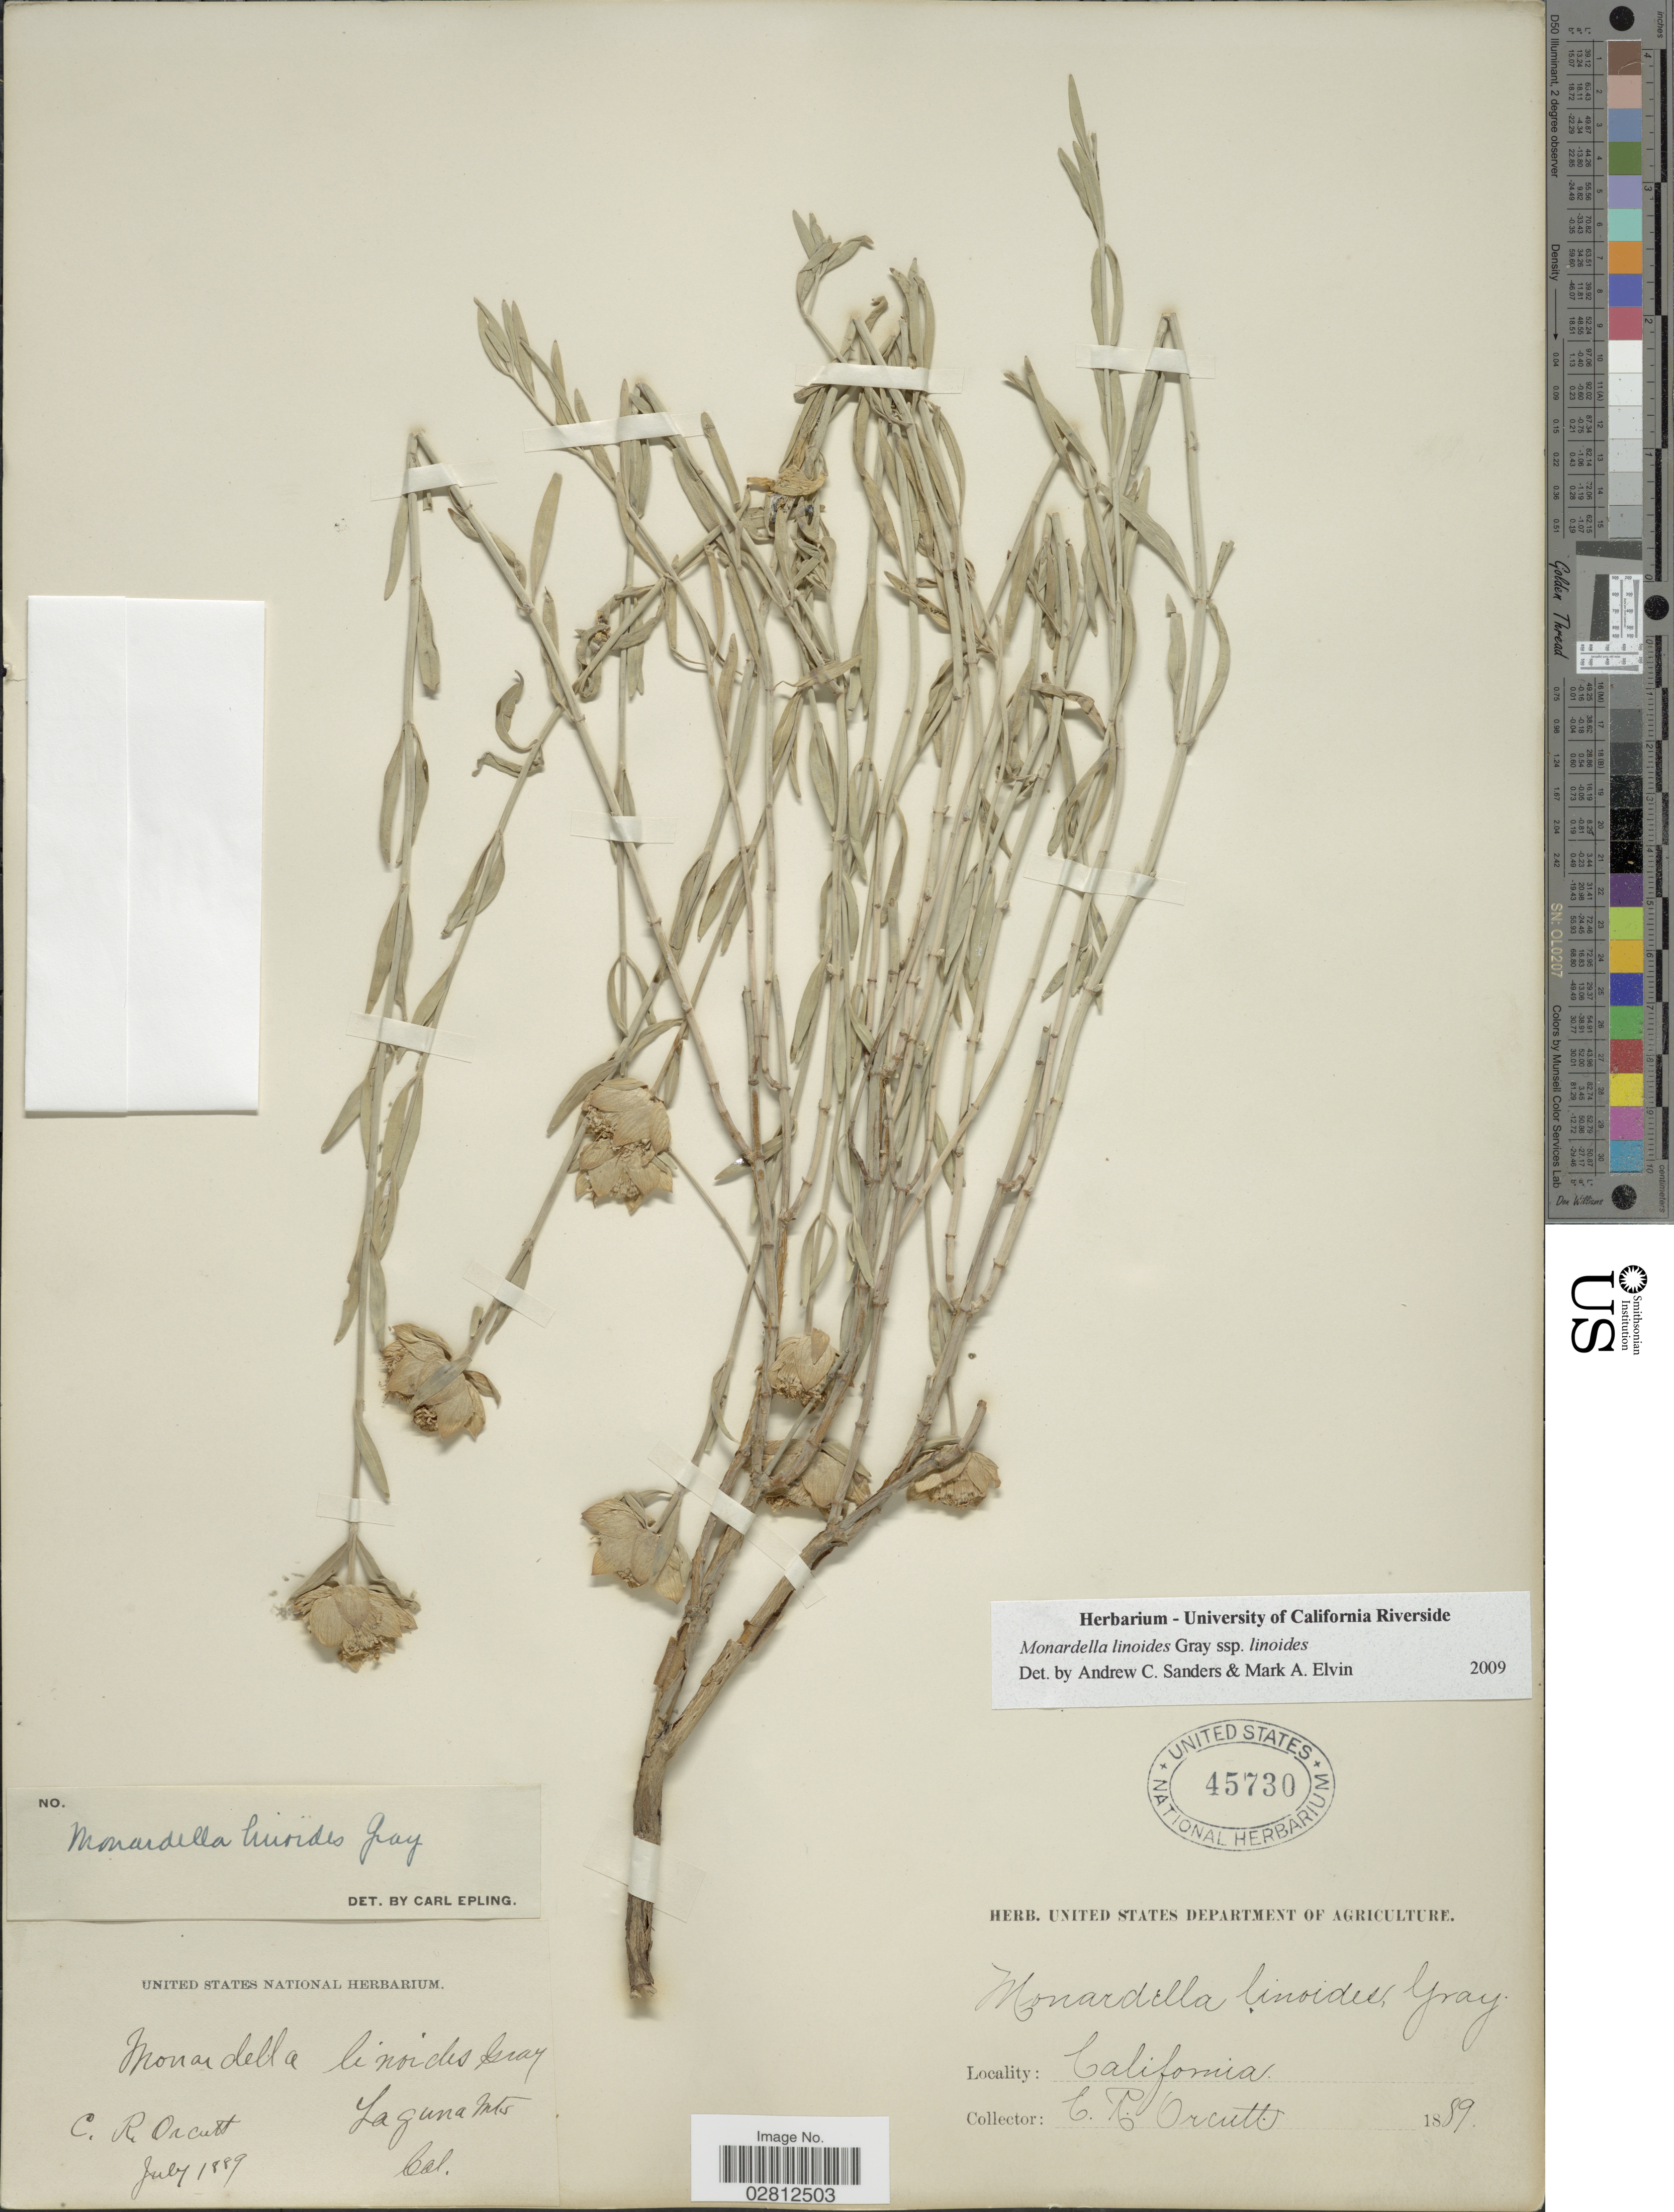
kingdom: Plantae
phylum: Tracheophyta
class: Magnoliopsida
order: Lamiales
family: Lamiaceae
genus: Monardella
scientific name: Monardella linoides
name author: A. Gray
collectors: C. R. Orcutt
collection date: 1889-07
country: United States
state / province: California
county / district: Orange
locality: Laguna Mts, Cal.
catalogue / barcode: US 45730